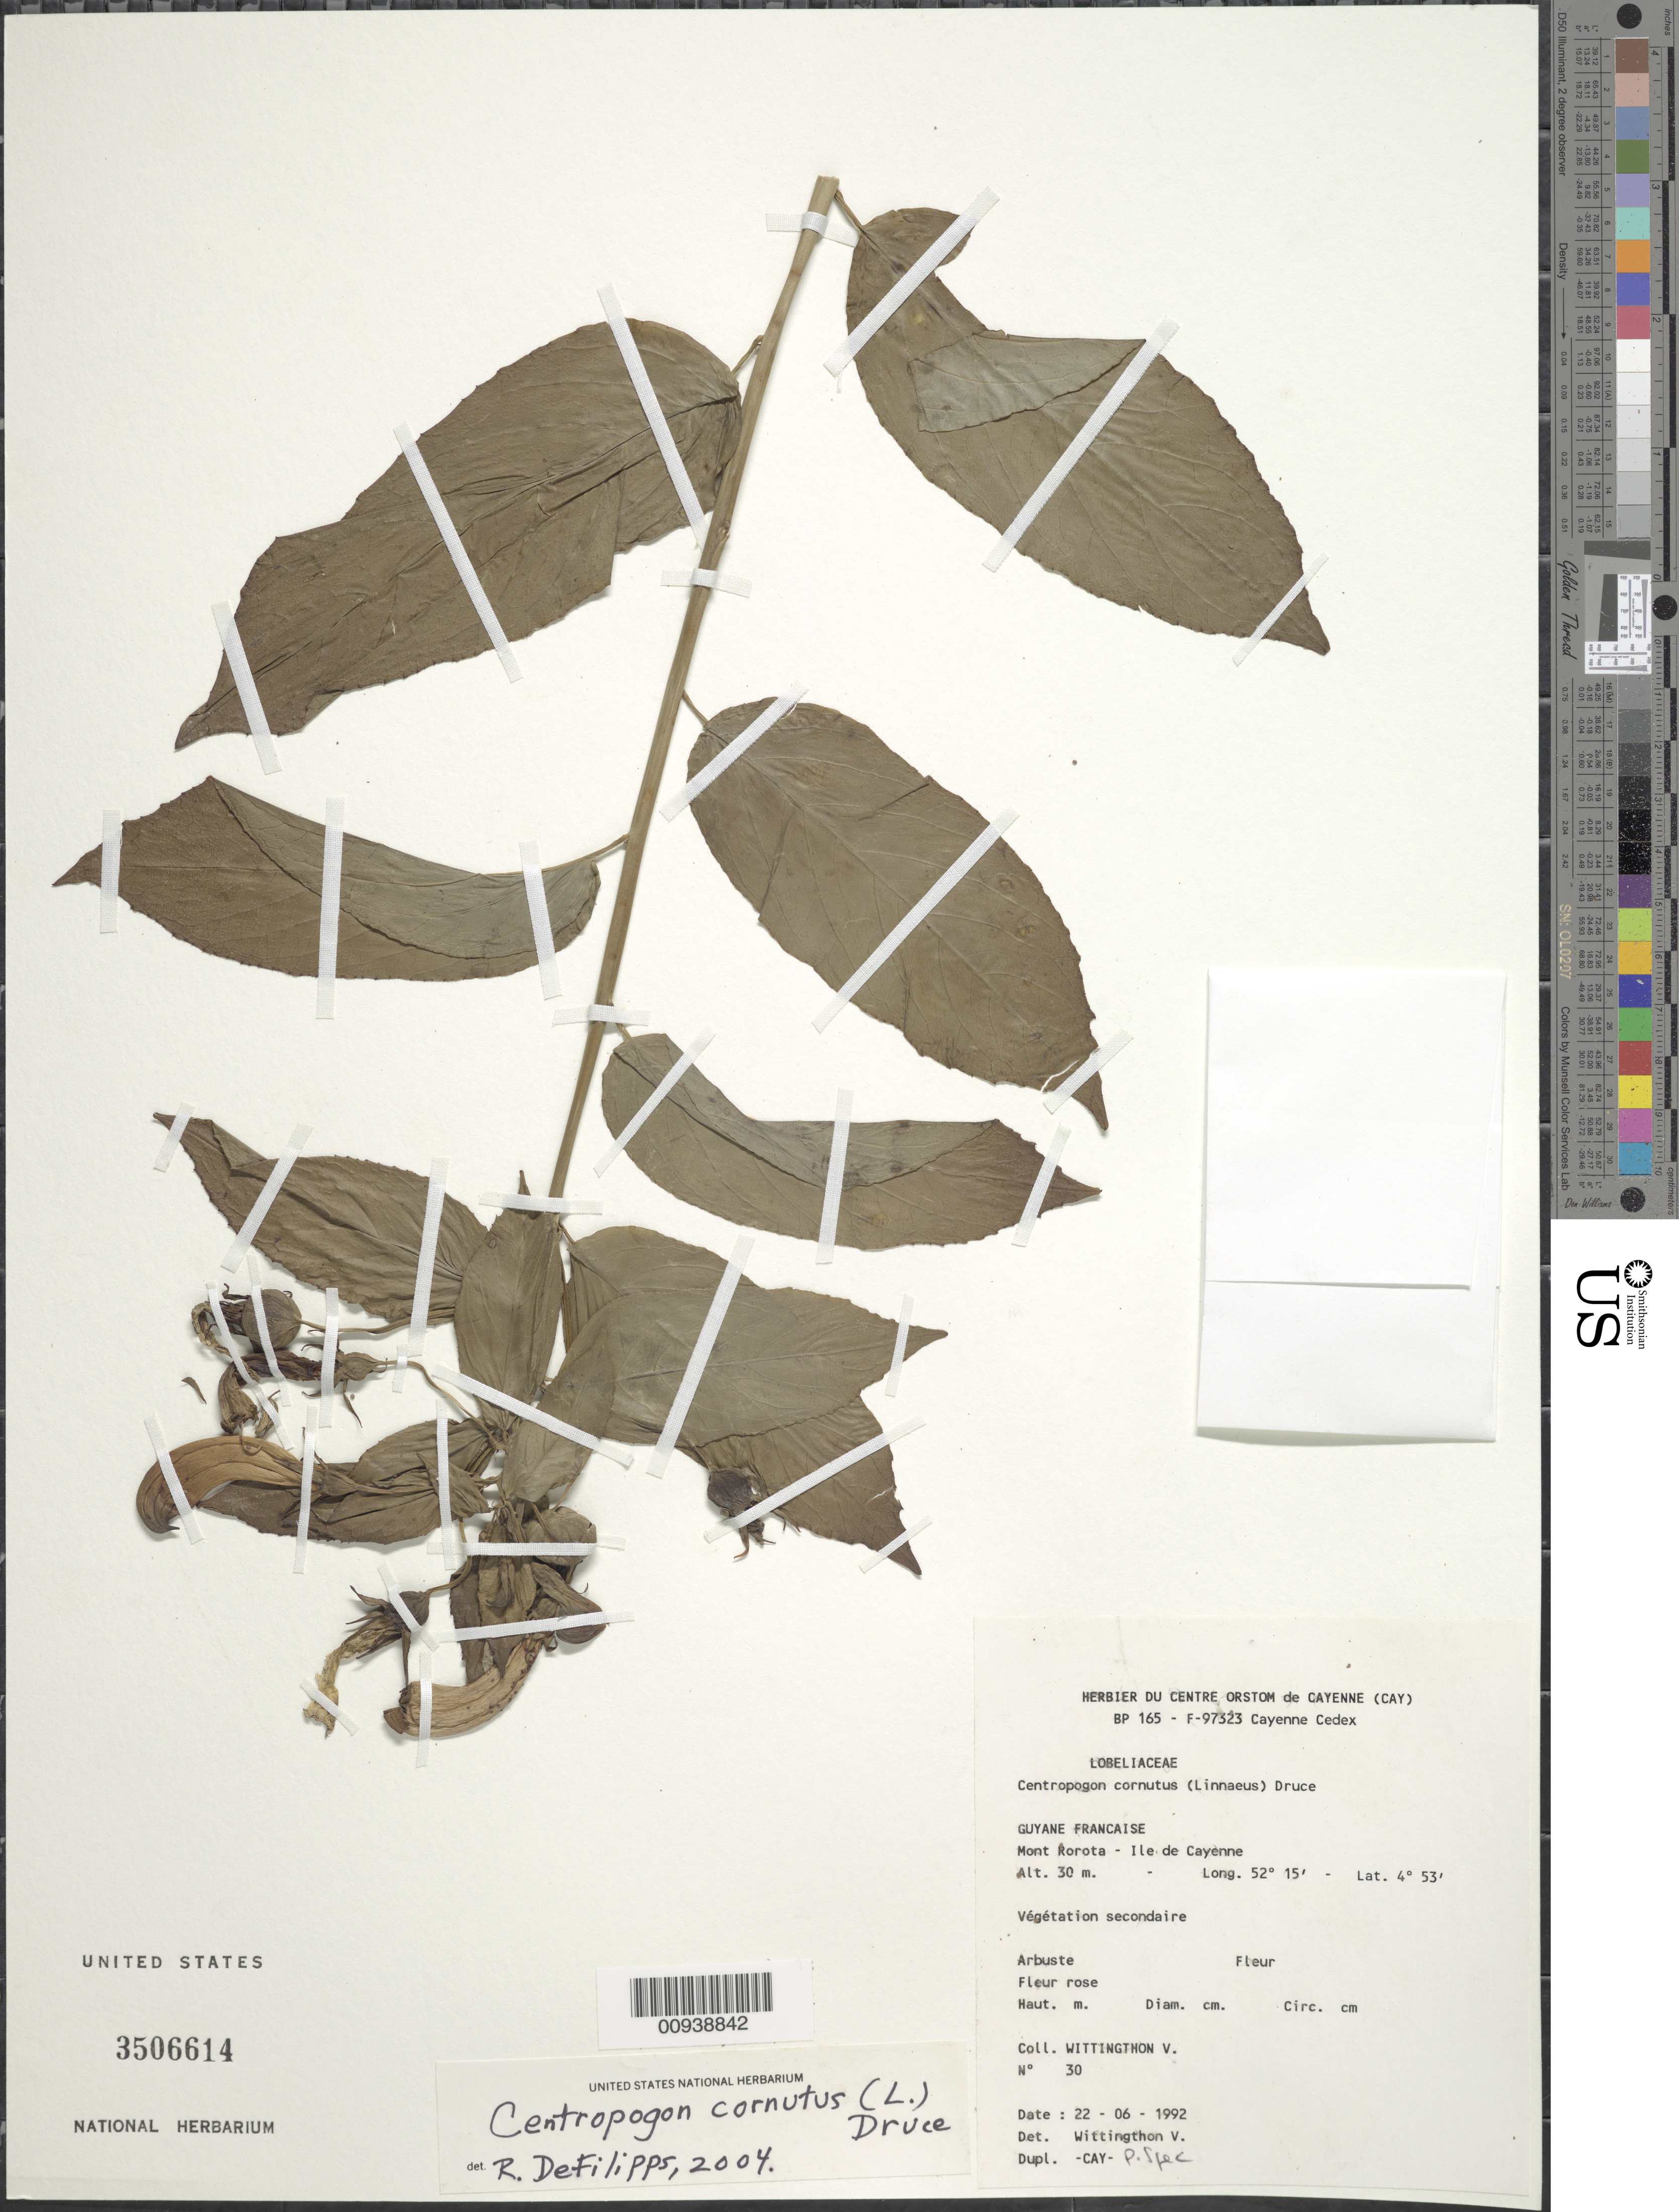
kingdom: Plantae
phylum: Tracheophyta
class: Magnoliopsida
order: Asterales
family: Campanulaceae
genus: Centropogon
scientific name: Centropogon cornutus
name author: (L.) Druce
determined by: DeFilipps, R. A.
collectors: V. Wittingthon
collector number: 30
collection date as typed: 22-Jun-92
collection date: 1992-06-22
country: French Guiana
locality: Mt. Rorota, Ile de Cayenne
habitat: Secondary vegetation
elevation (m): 30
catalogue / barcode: US 3506614